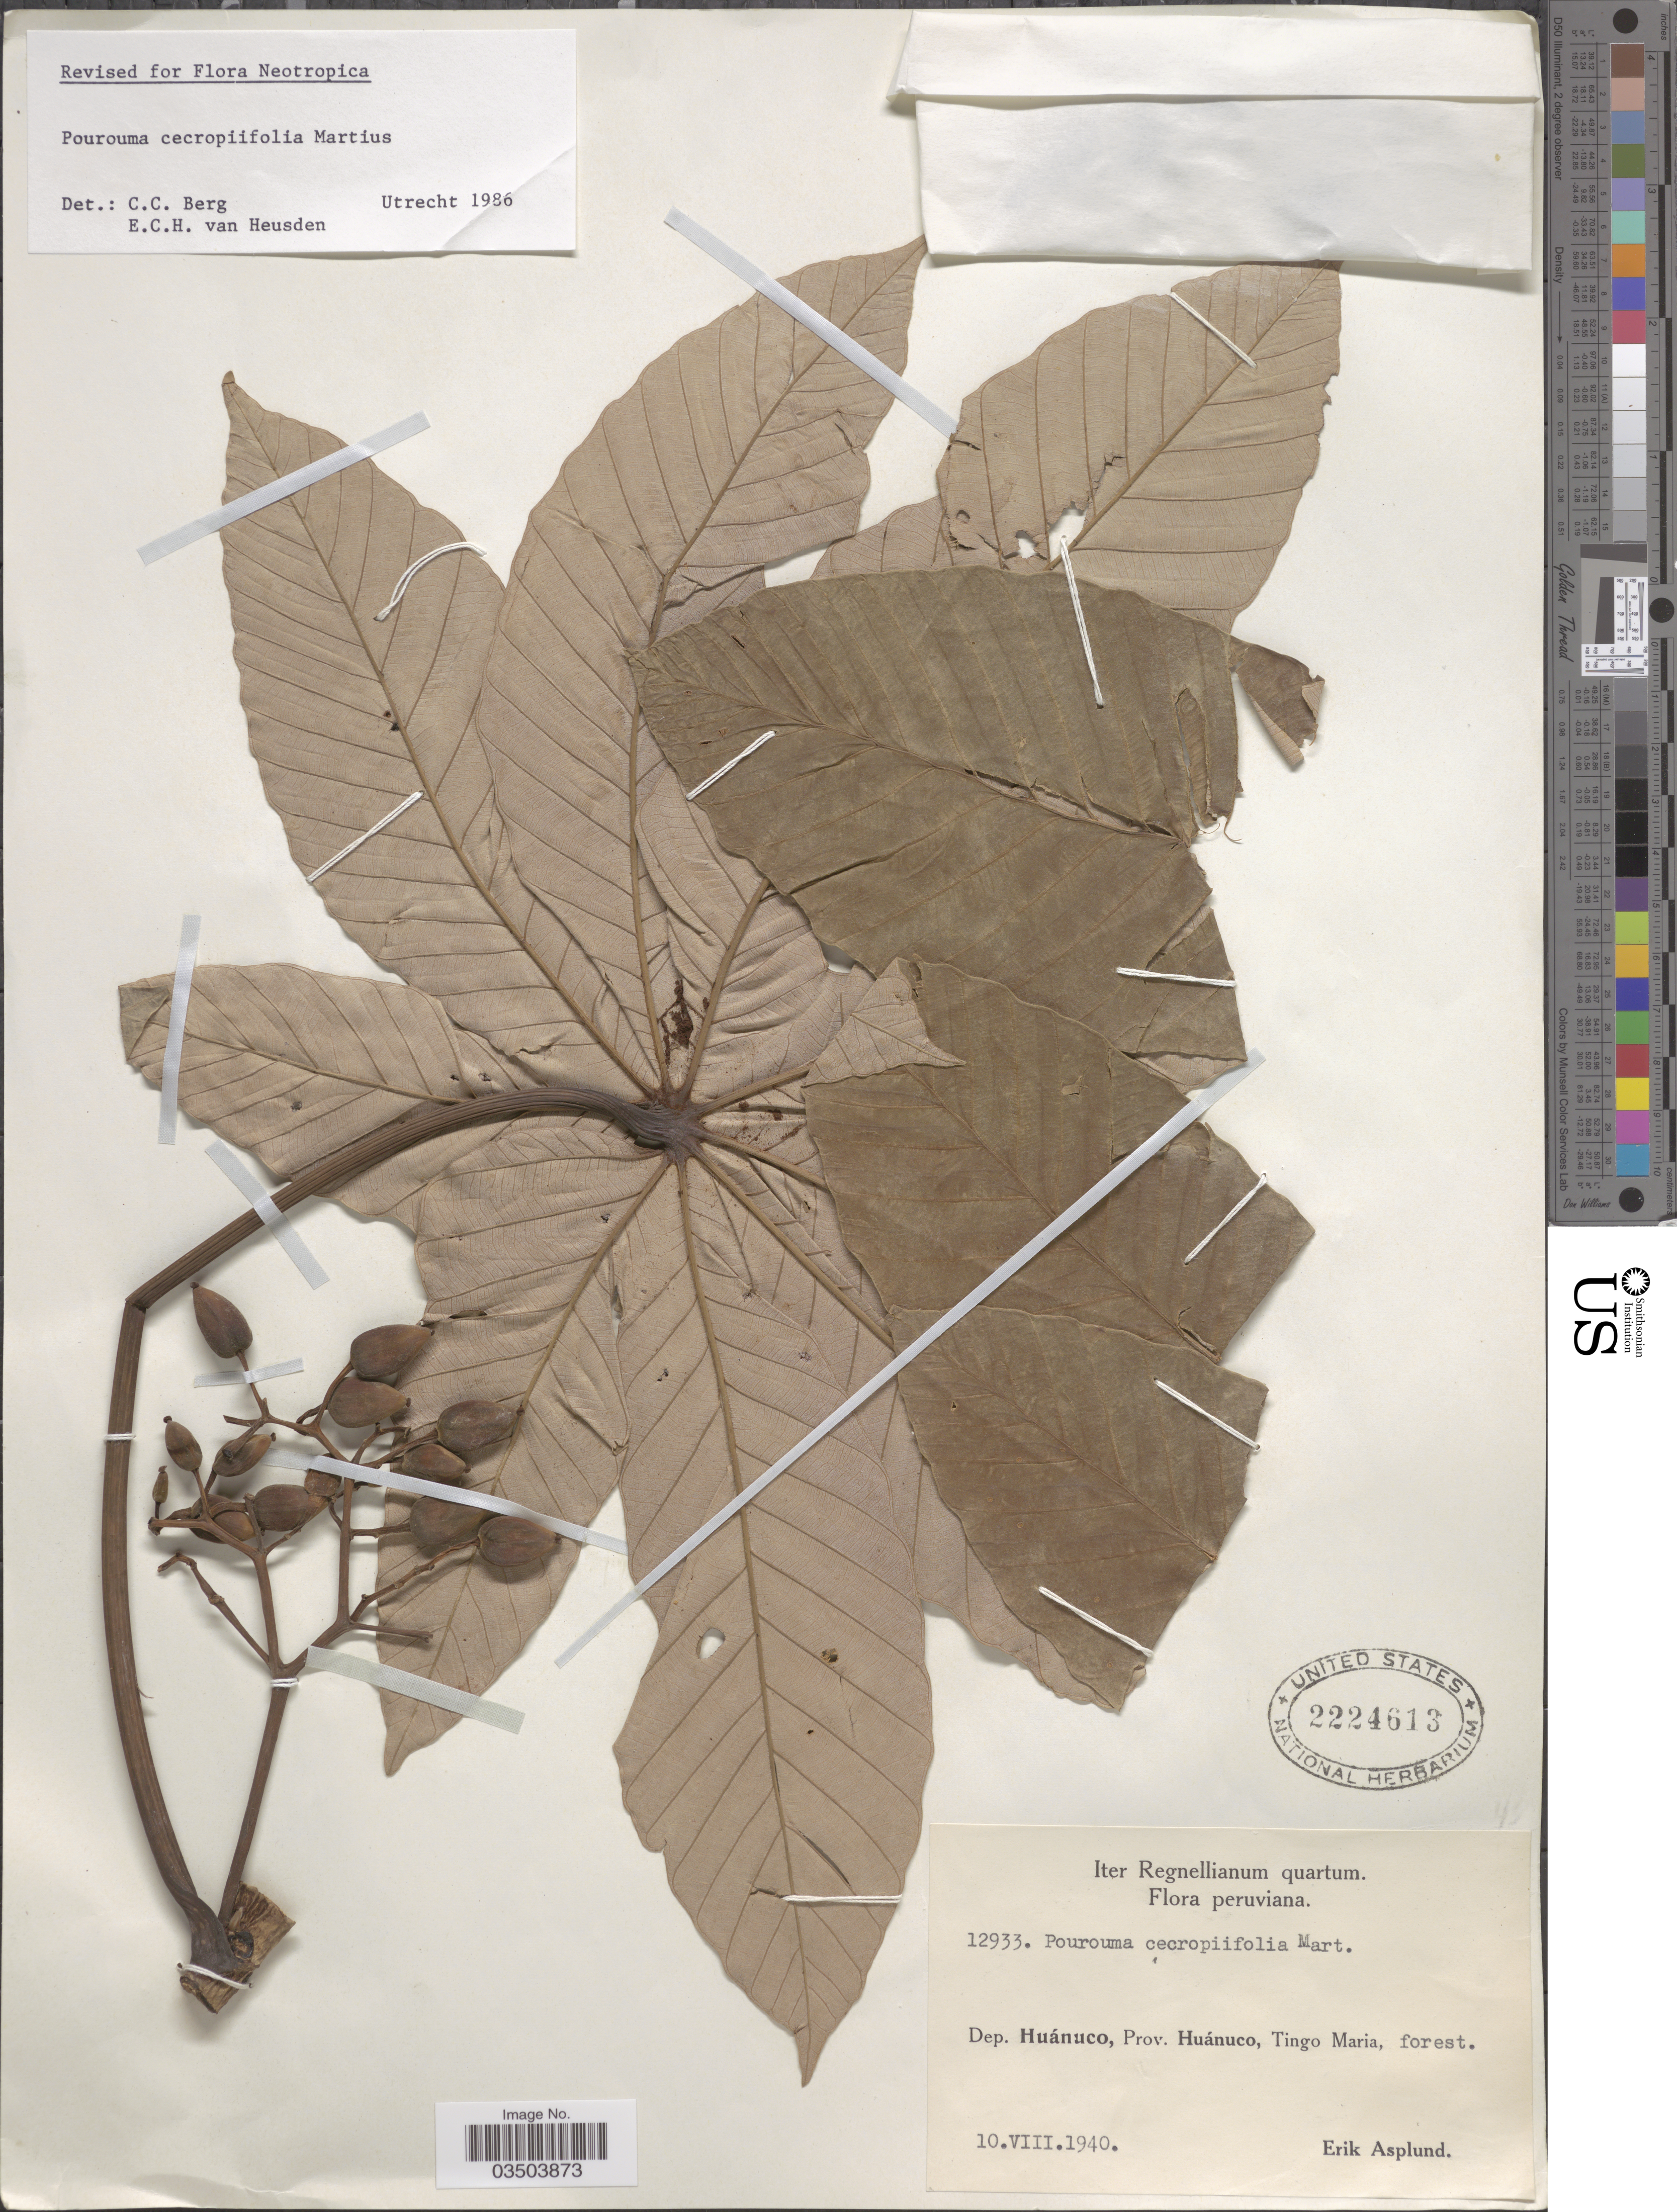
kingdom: Plantae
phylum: Tracheophyta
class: Magnoliopsida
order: Rosales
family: Urticaceae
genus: Pourouma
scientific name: Pourouma cecropiifolia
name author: Mart.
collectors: E. Asplund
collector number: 12933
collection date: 1940-08-10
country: Peru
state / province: Huánuco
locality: Dep. Huánuco, Prov. Huánuco, Tingo Maria, forest.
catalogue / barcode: US 2224613